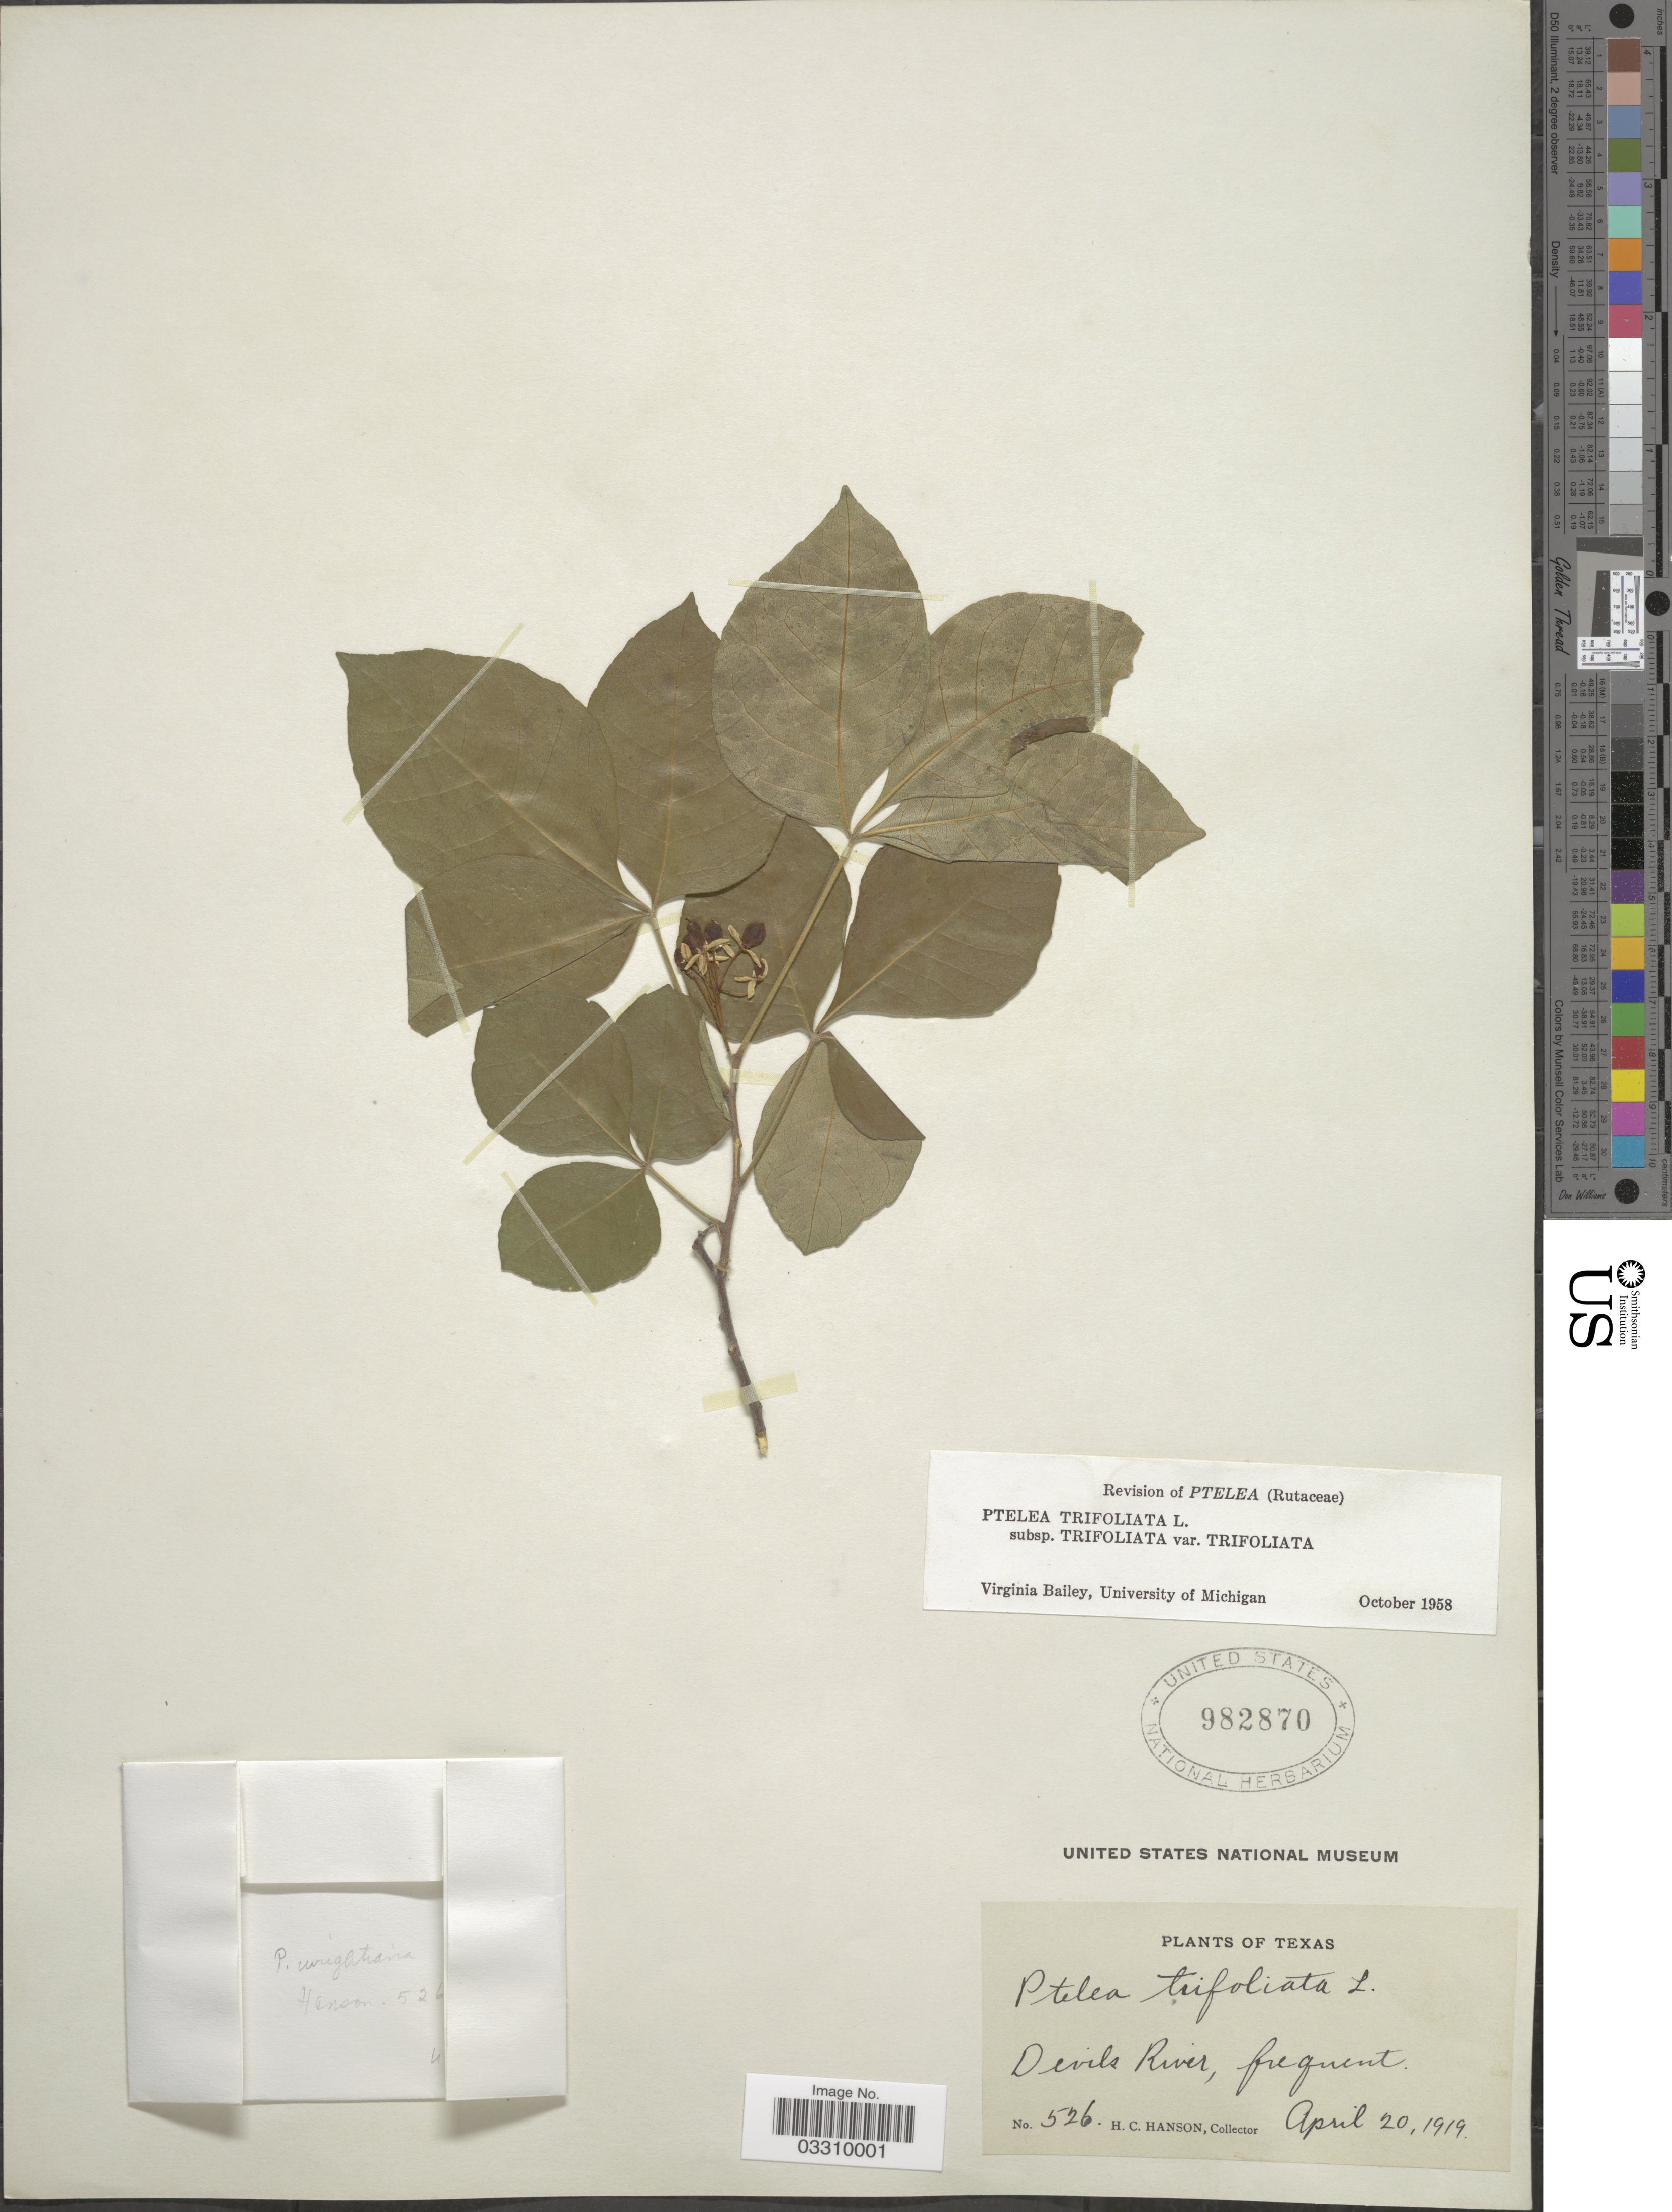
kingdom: Plantae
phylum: Tracheophyta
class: Magnoliopsida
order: Sapindales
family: Rutaceae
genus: Ptelea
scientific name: Ptelea trifoliata var. trifoliata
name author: L.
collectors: H. Hanson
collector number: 526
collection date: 1919-04-20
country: United States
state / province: Texas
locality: Devils River.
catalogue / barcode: US 982870